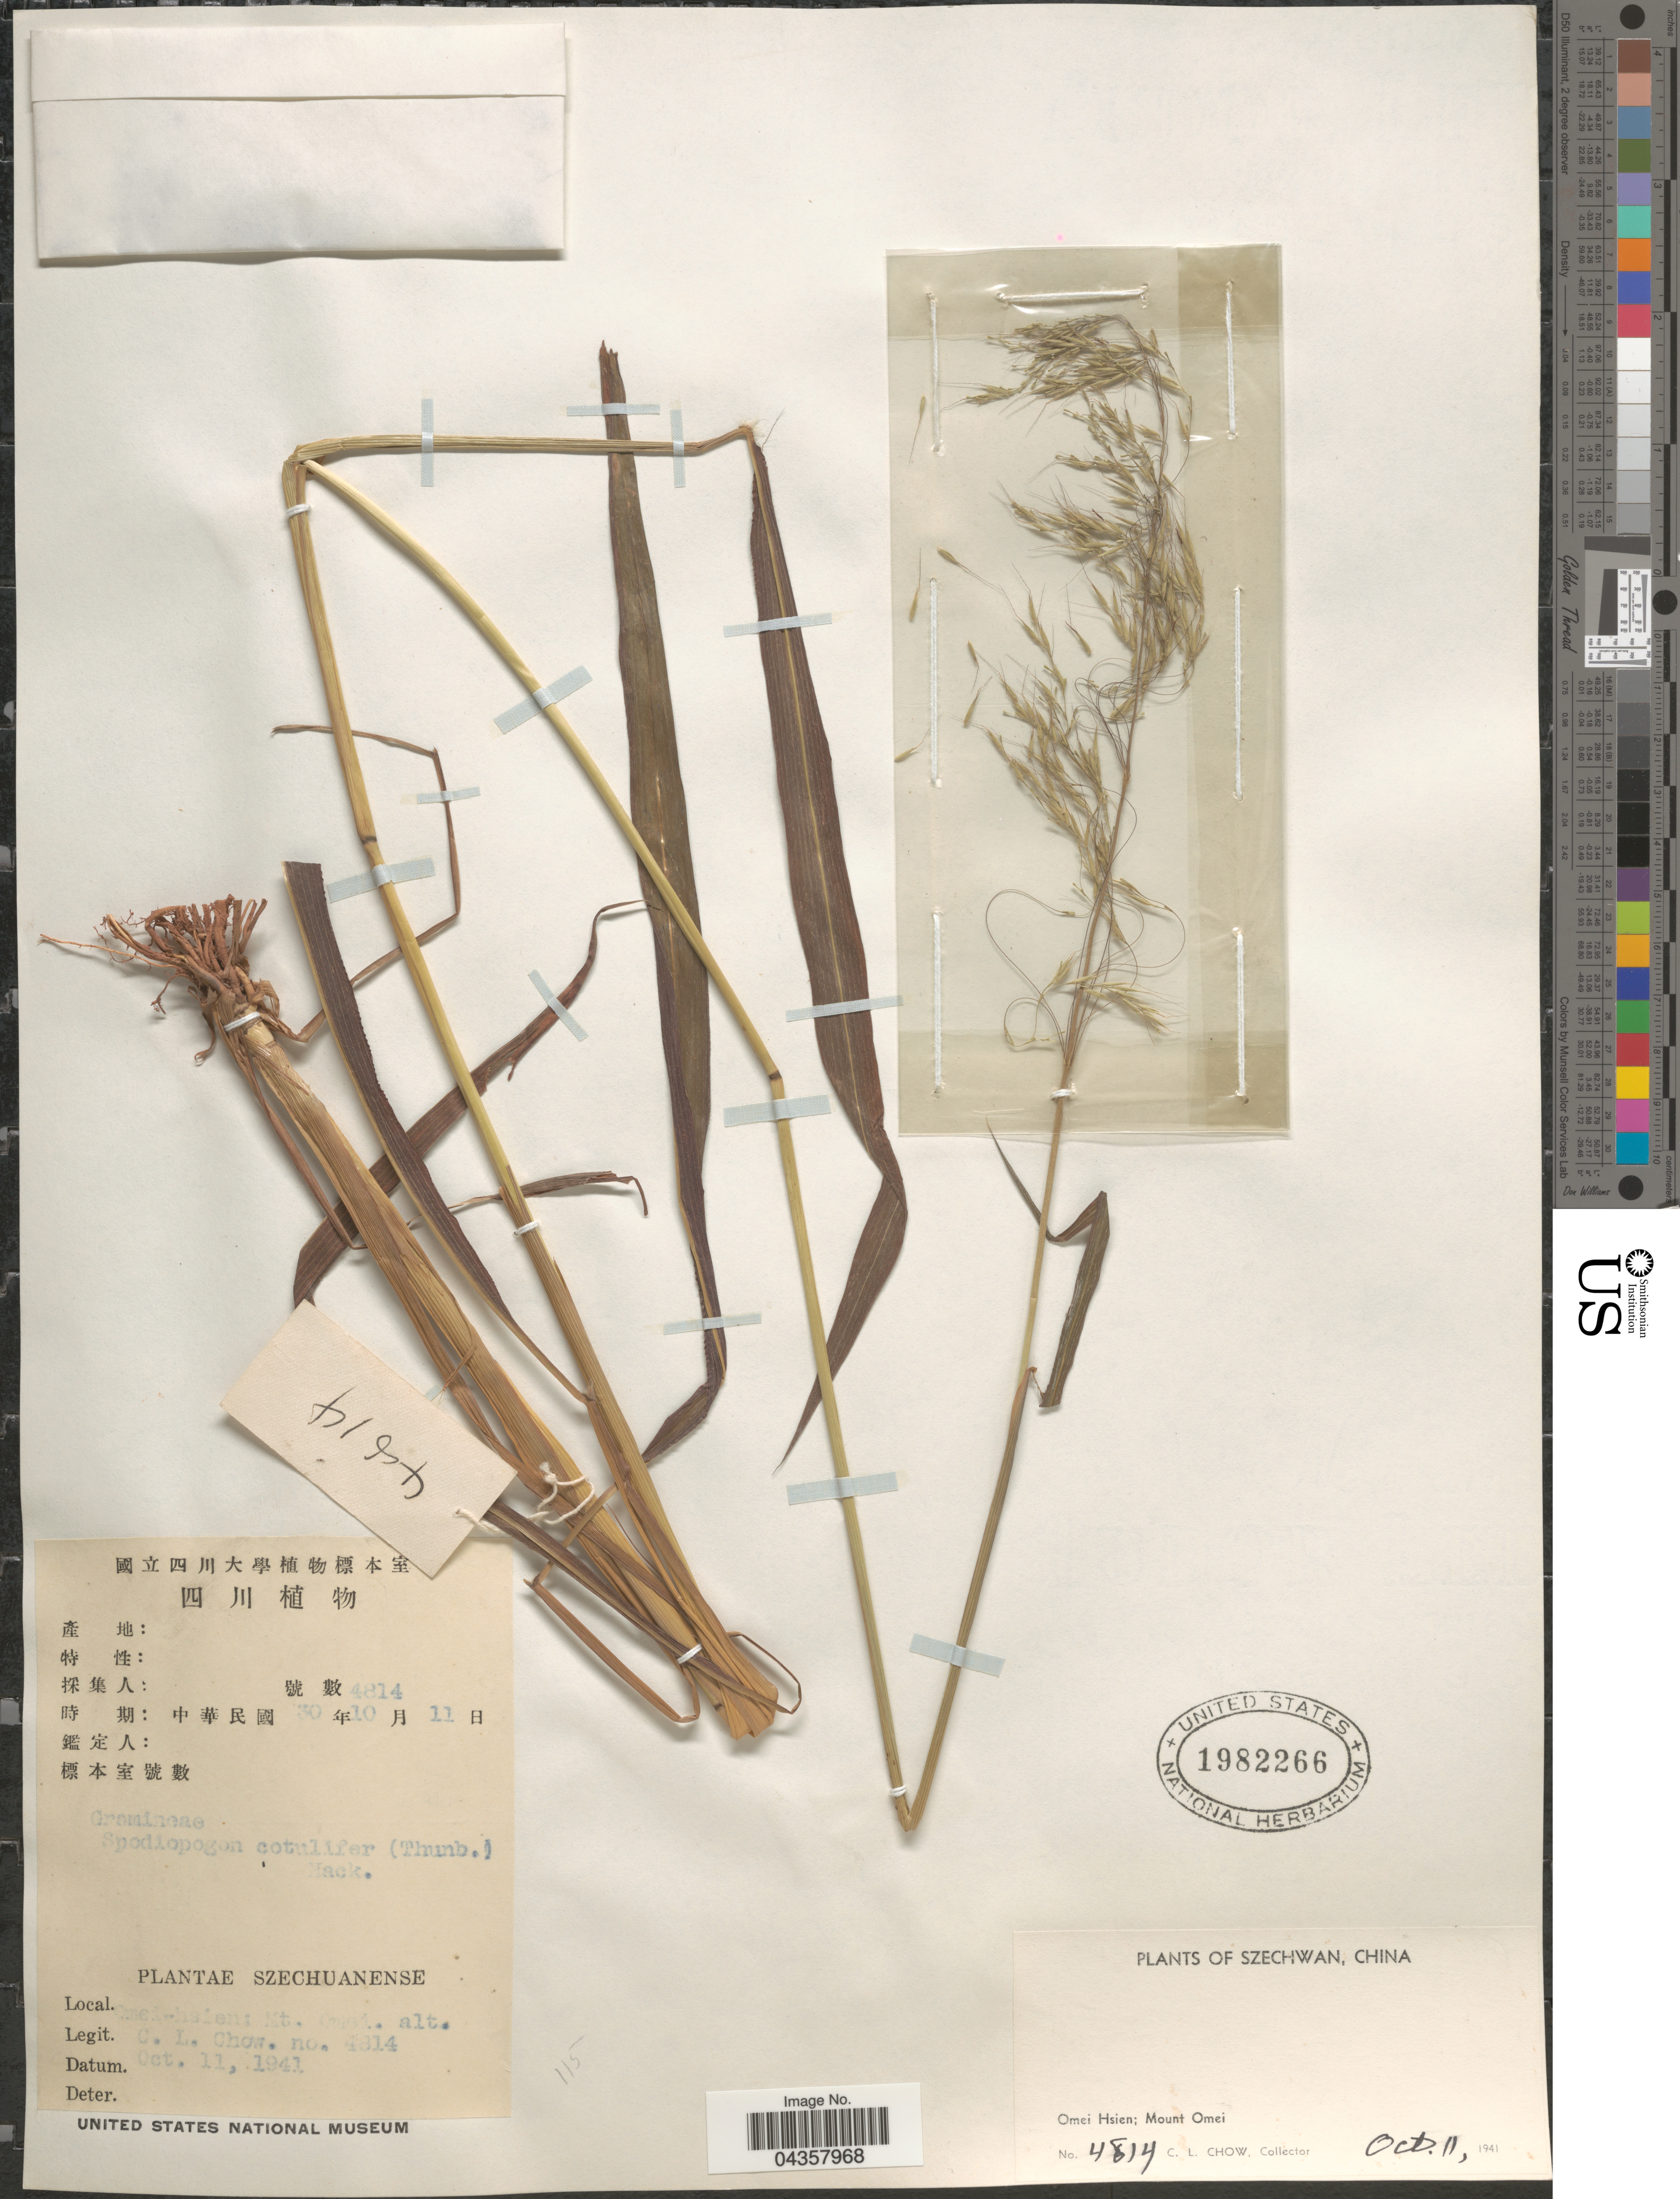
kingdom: Plantae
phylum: Tracheophyta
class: Liliopsida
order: Poales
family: Poaceae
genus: Spodiopogon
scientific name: Spodiopogon cotulifer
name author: (Thunb.) Hack.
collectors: C. Chow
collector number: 4814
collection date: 1941-10-11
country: China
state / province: Sichuan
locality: Szechwan. Omei Hsien; Mount Omei.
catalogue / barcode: US 1982266